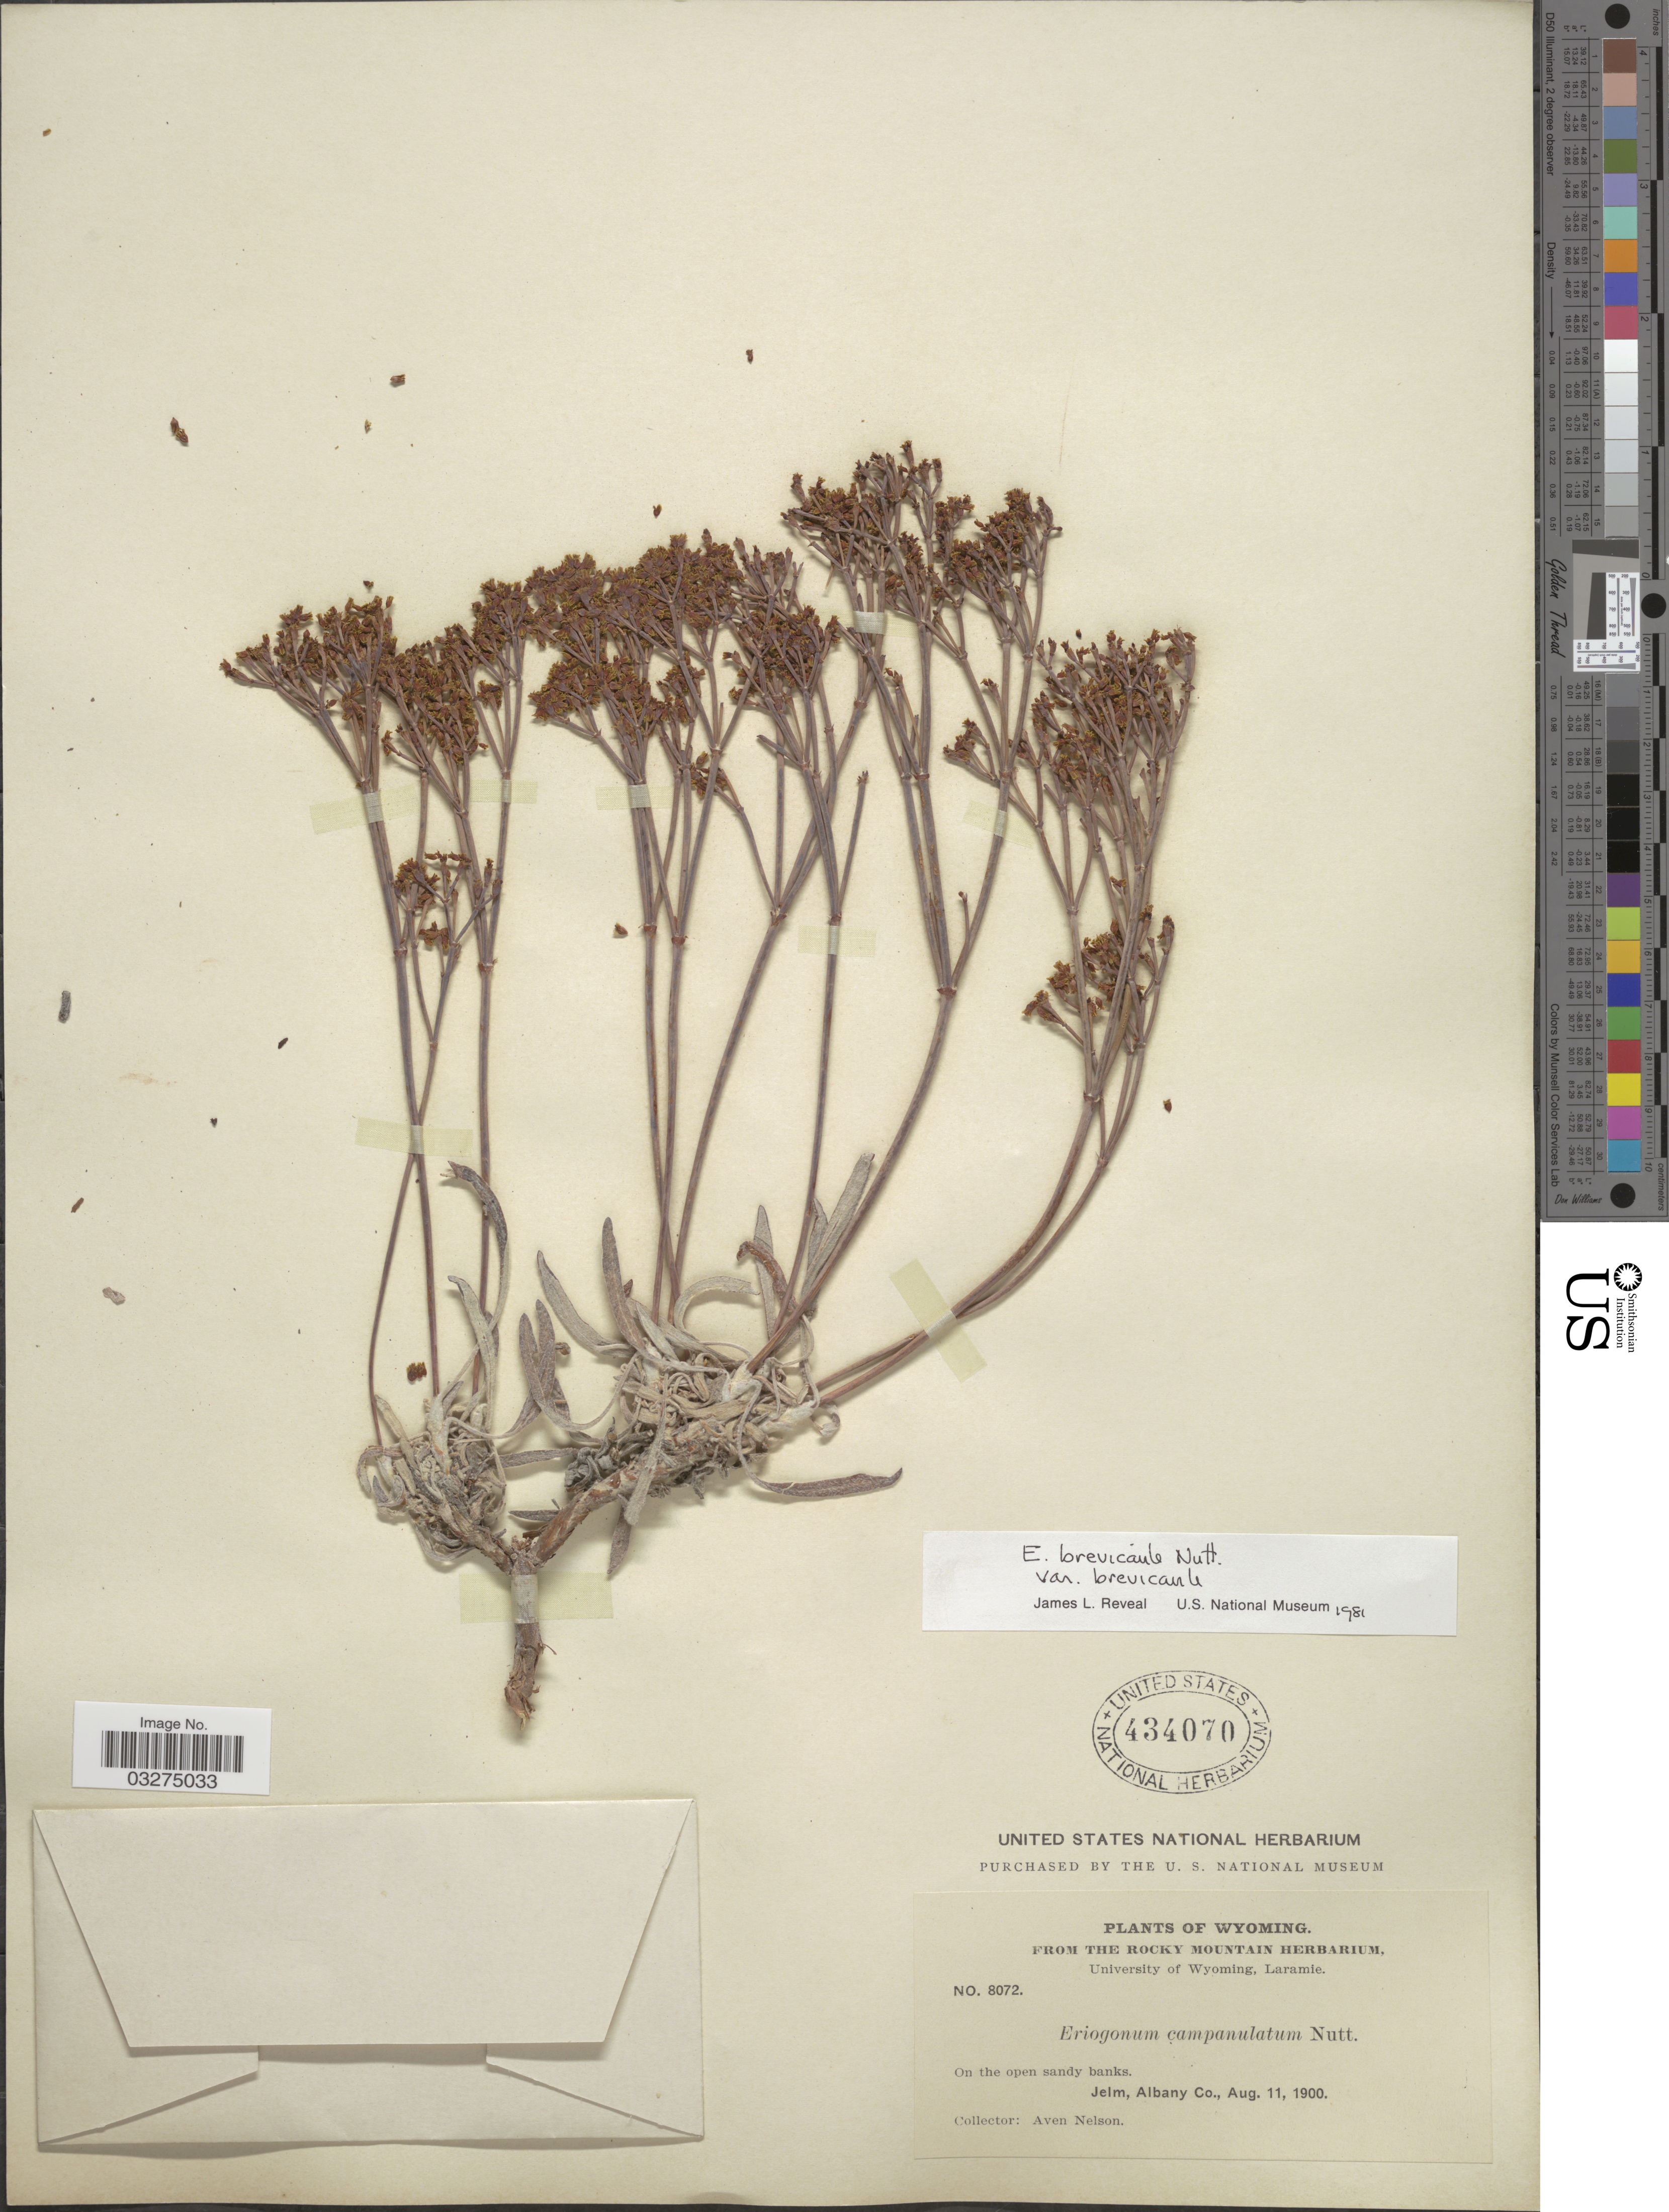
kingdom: Plantae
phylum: Tracheophyta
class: Magnoliopsida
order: Caryophyllales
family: Polygonaceae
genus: Eriogonum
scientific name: Eriogonum brevicaule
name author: Nutt.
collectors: A. Nelson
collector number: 8072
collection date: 1900-08-11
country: United States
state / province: Wyoming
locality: Jelm, Albany Co.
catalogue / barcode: US 434070